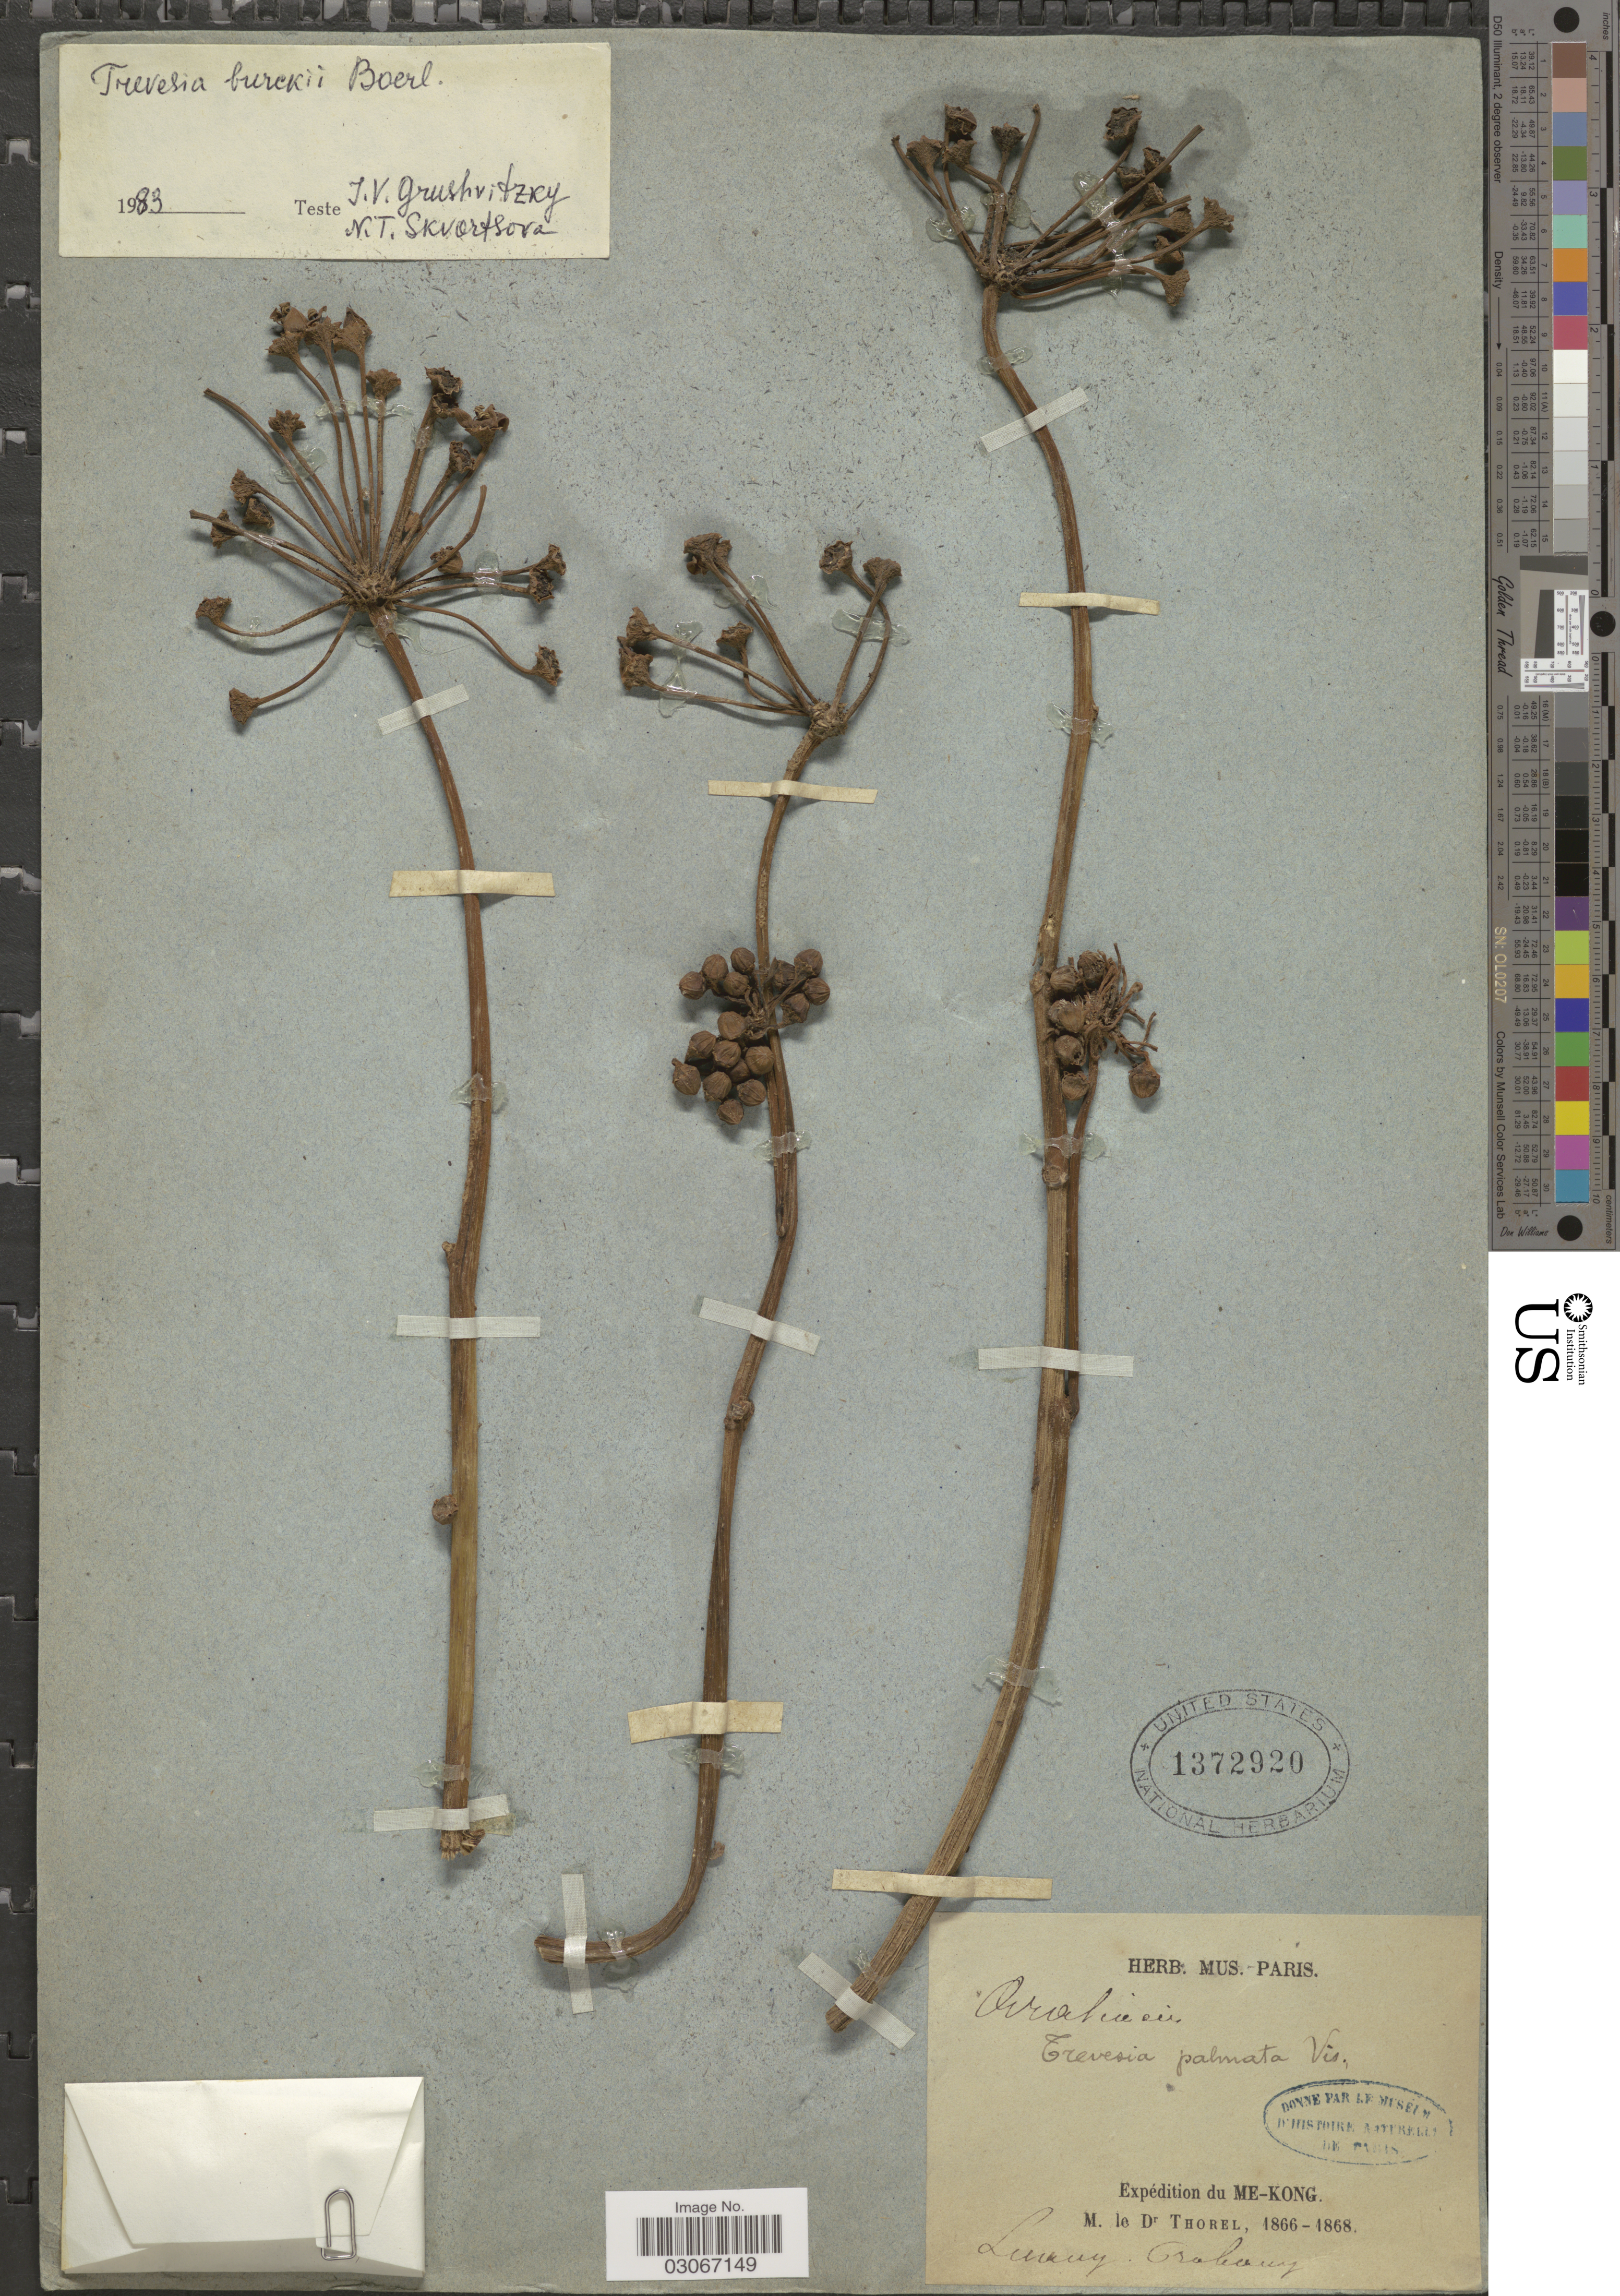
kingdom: Plantae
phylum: Tracheophyta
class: Magnoliopsida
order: Apiales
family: Araliaceae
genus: Trevesia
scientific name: Trevesia palmata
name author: (Roxb. ex Lindl.)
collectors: Thorel, M. "M. [=Monsieur] Thorel" DO NOT USE (error for C. Thorel)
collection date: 1866/1868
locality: Me-Kong.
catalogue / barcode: US 1372920